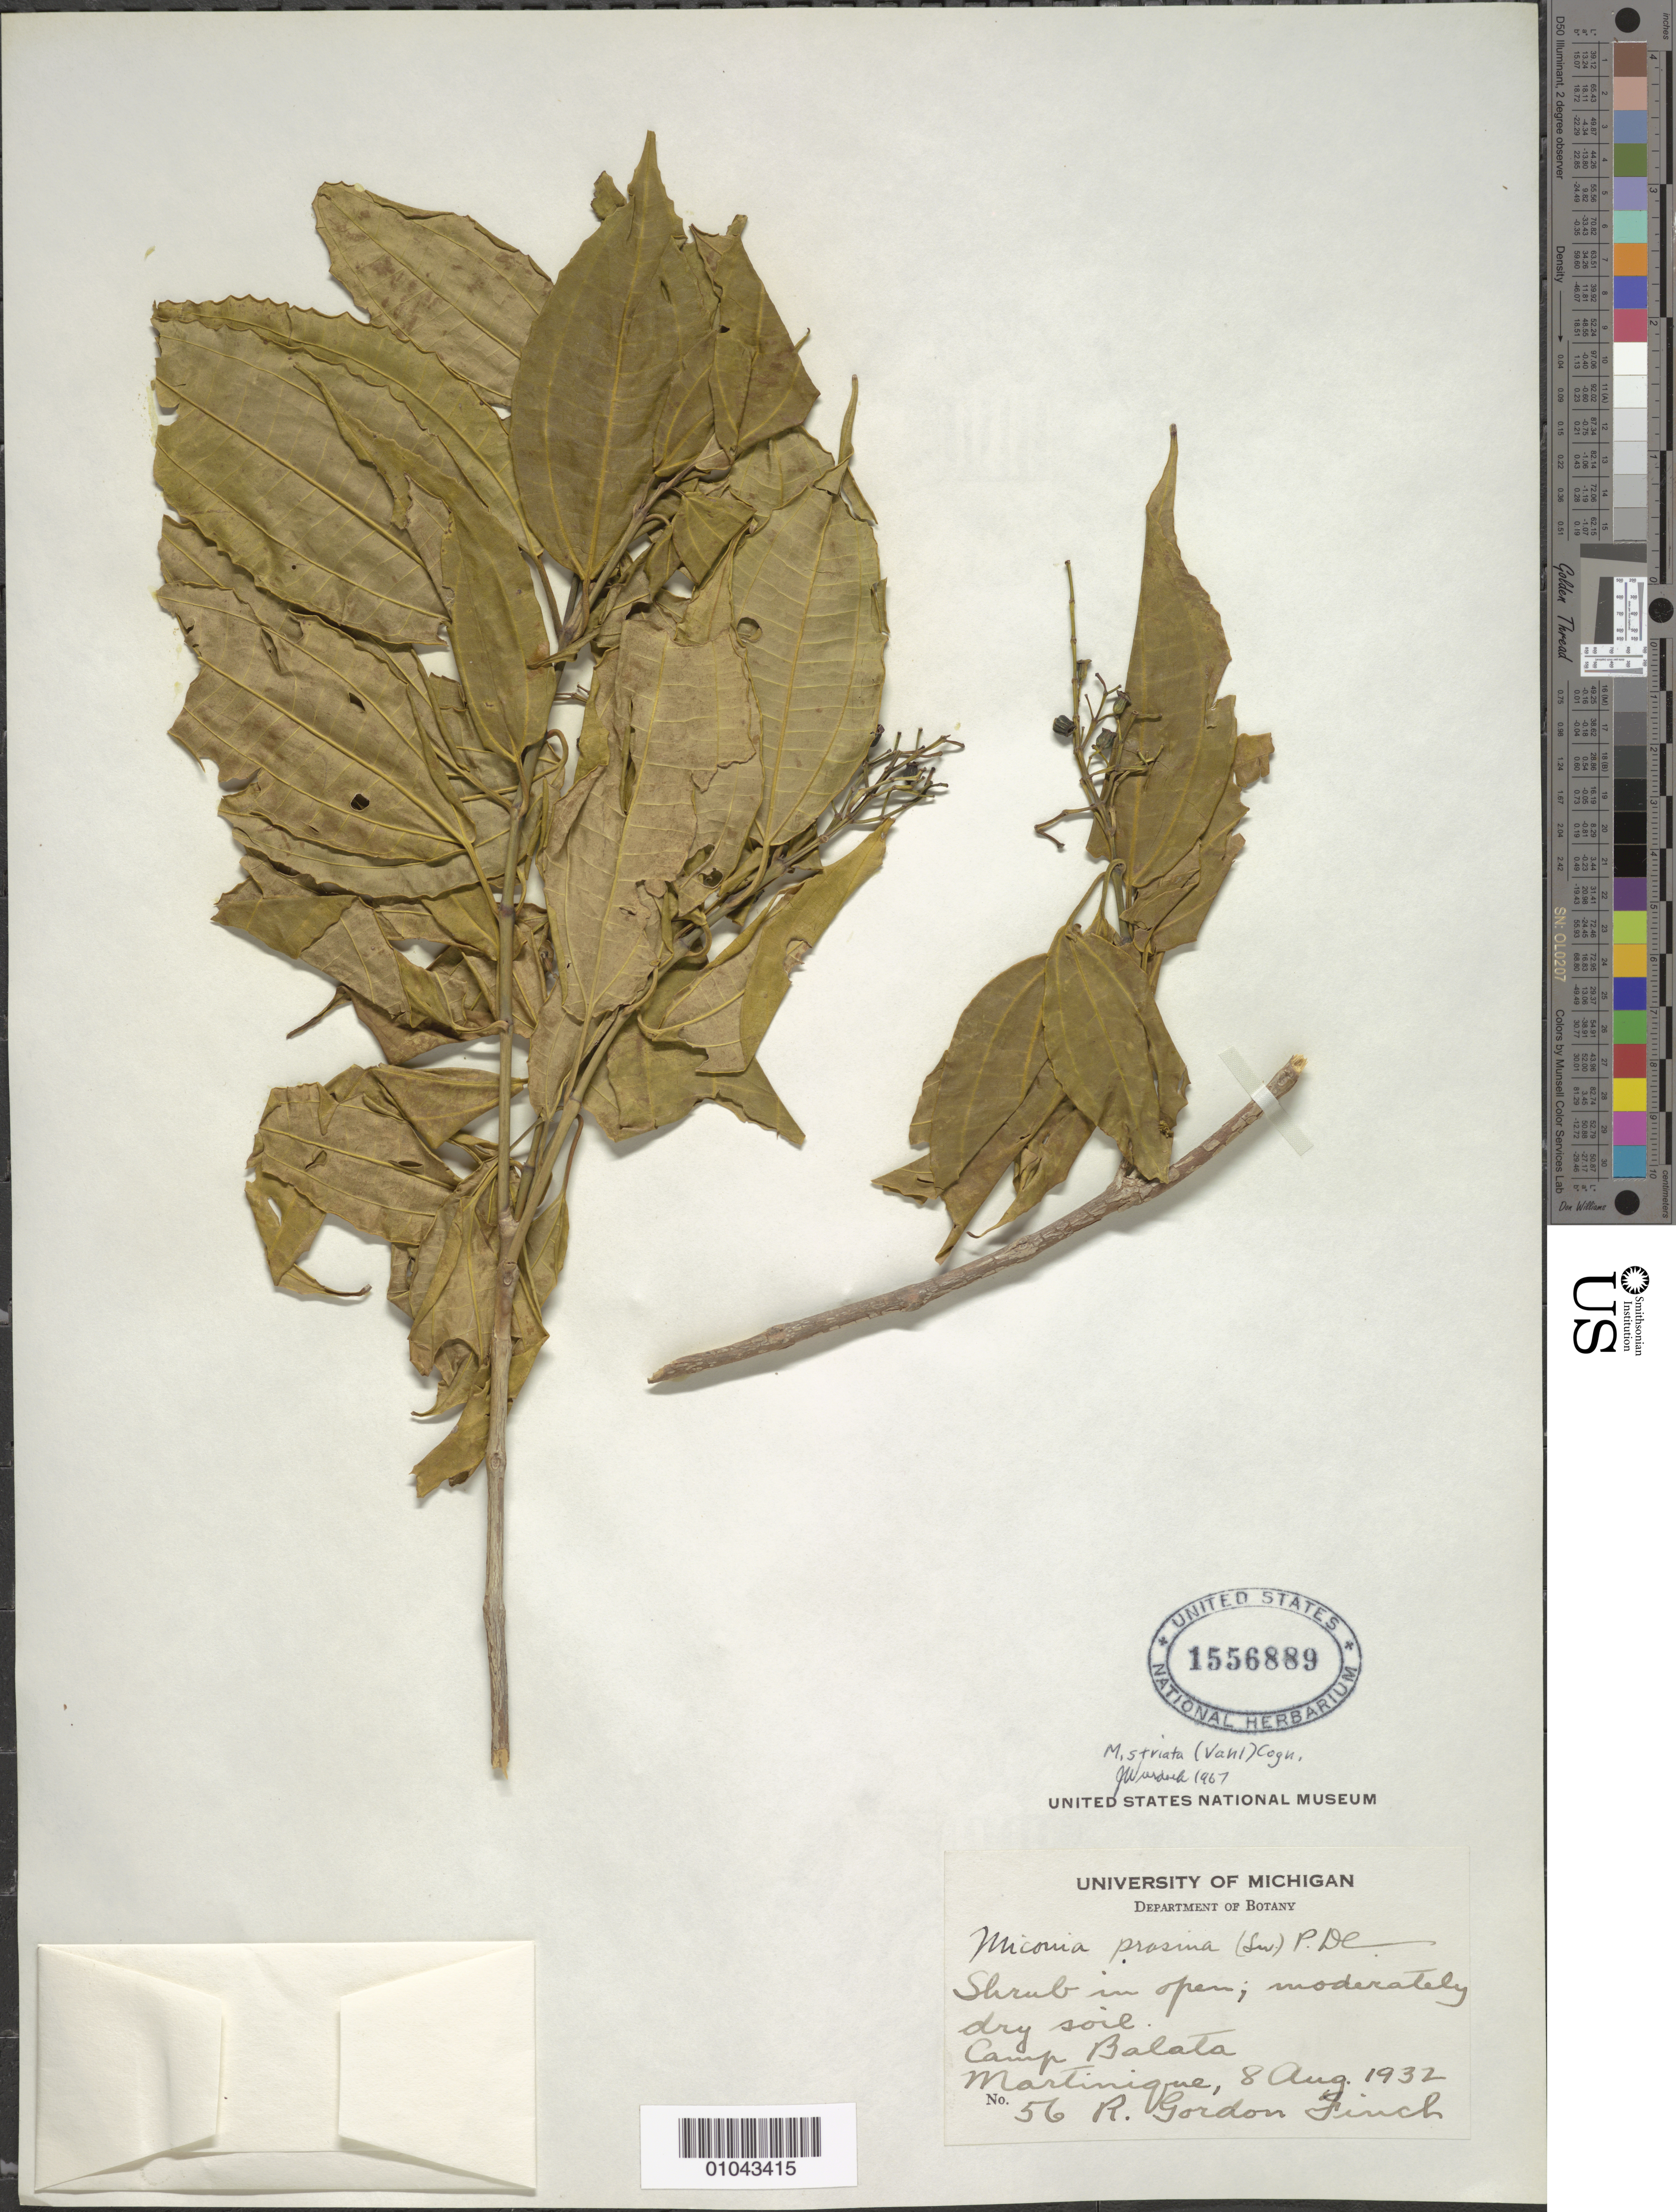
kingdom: Plantae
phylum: Tracheophyta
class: Magnoliopsida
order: Myrtales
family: Melastomataceae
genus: Miconia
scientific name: Miconia striata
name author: (Vahl) Cogn.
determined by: Wurdack, John J., (US), US (UNITED STATES)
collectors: R. Finch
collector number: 56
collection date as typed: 08 Aug 1932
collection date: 1932-08-08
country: Martinique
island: Martinique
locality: Camp Balata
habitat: In open; moderately dry soil\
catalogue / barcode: US 1556889